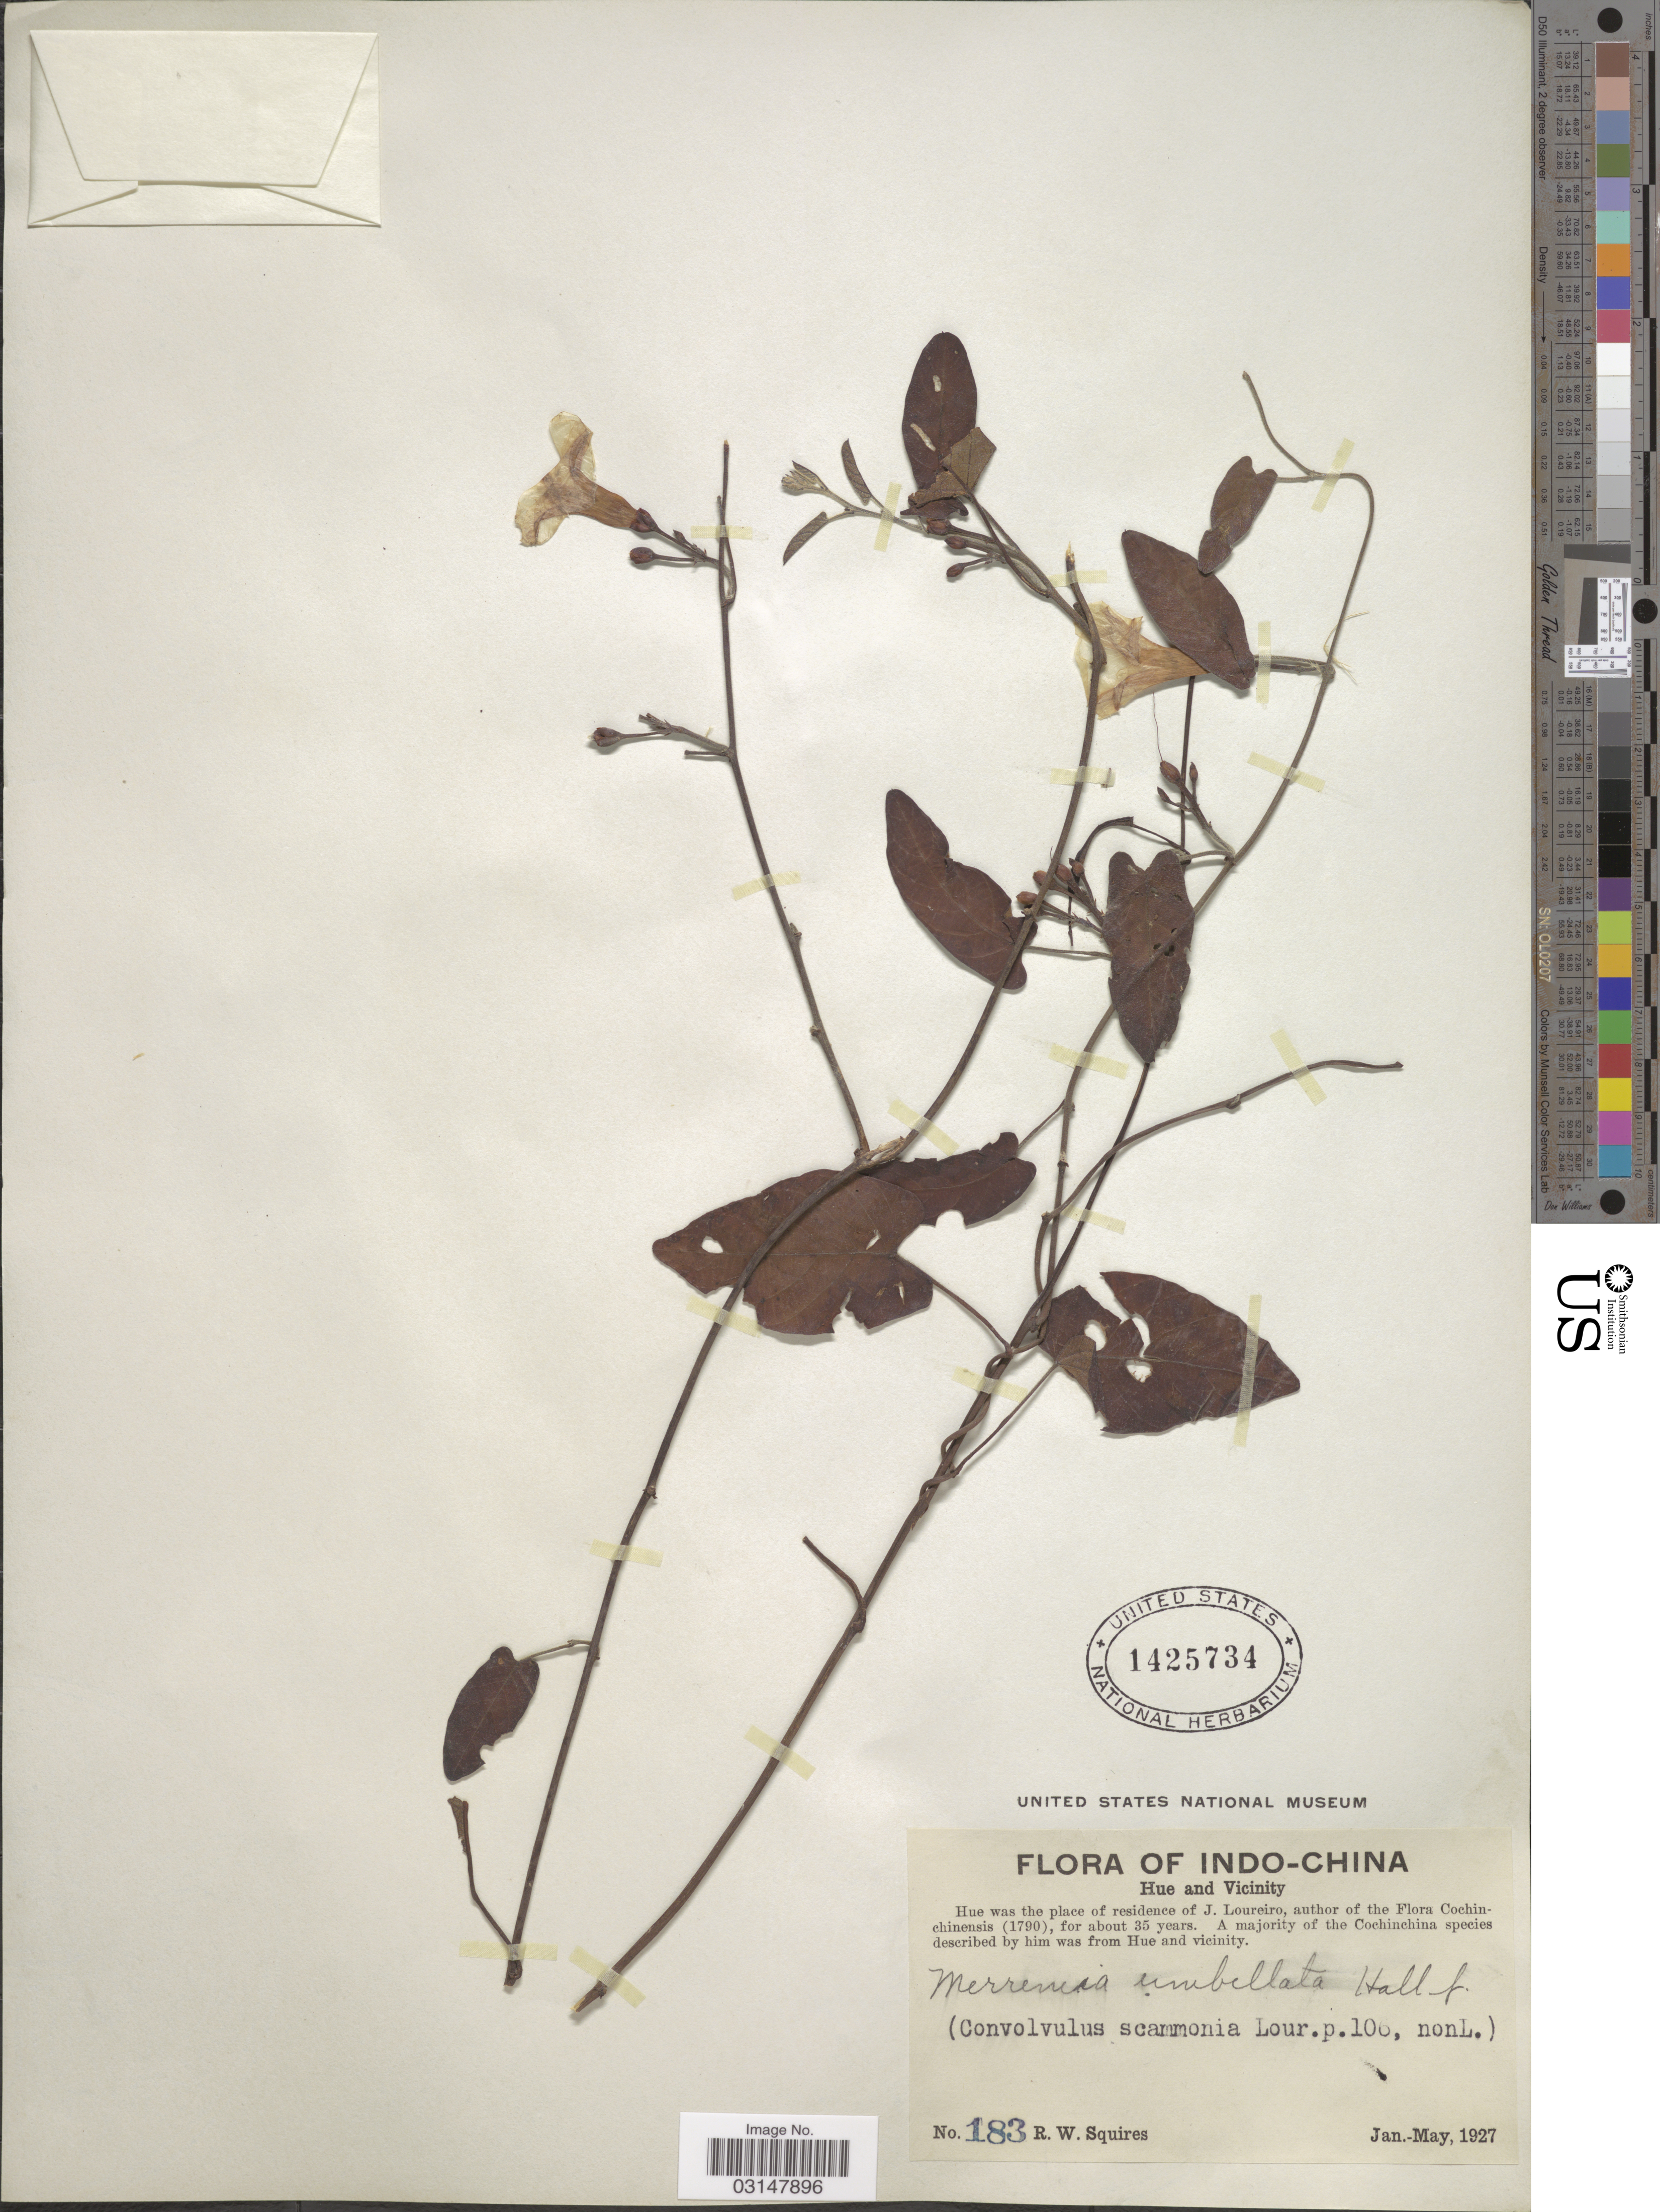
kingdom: Plantae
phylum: Tracheophyta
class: Magnoliopsida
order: Solanales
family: Convolvulaceae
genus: Camonea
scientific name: Camonea pilosa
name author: (Houtt.) A. R. Simões & Staples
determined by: Strong, Mark T., (BOT), Smithsonian Institution - National Museum of Natural History (UNITED STATES)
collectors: R. Squires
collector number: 183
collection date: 1927-01/1927-05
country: Vietnam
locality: Indo-China. Hue and Vicinity.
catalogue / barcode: US 1425734